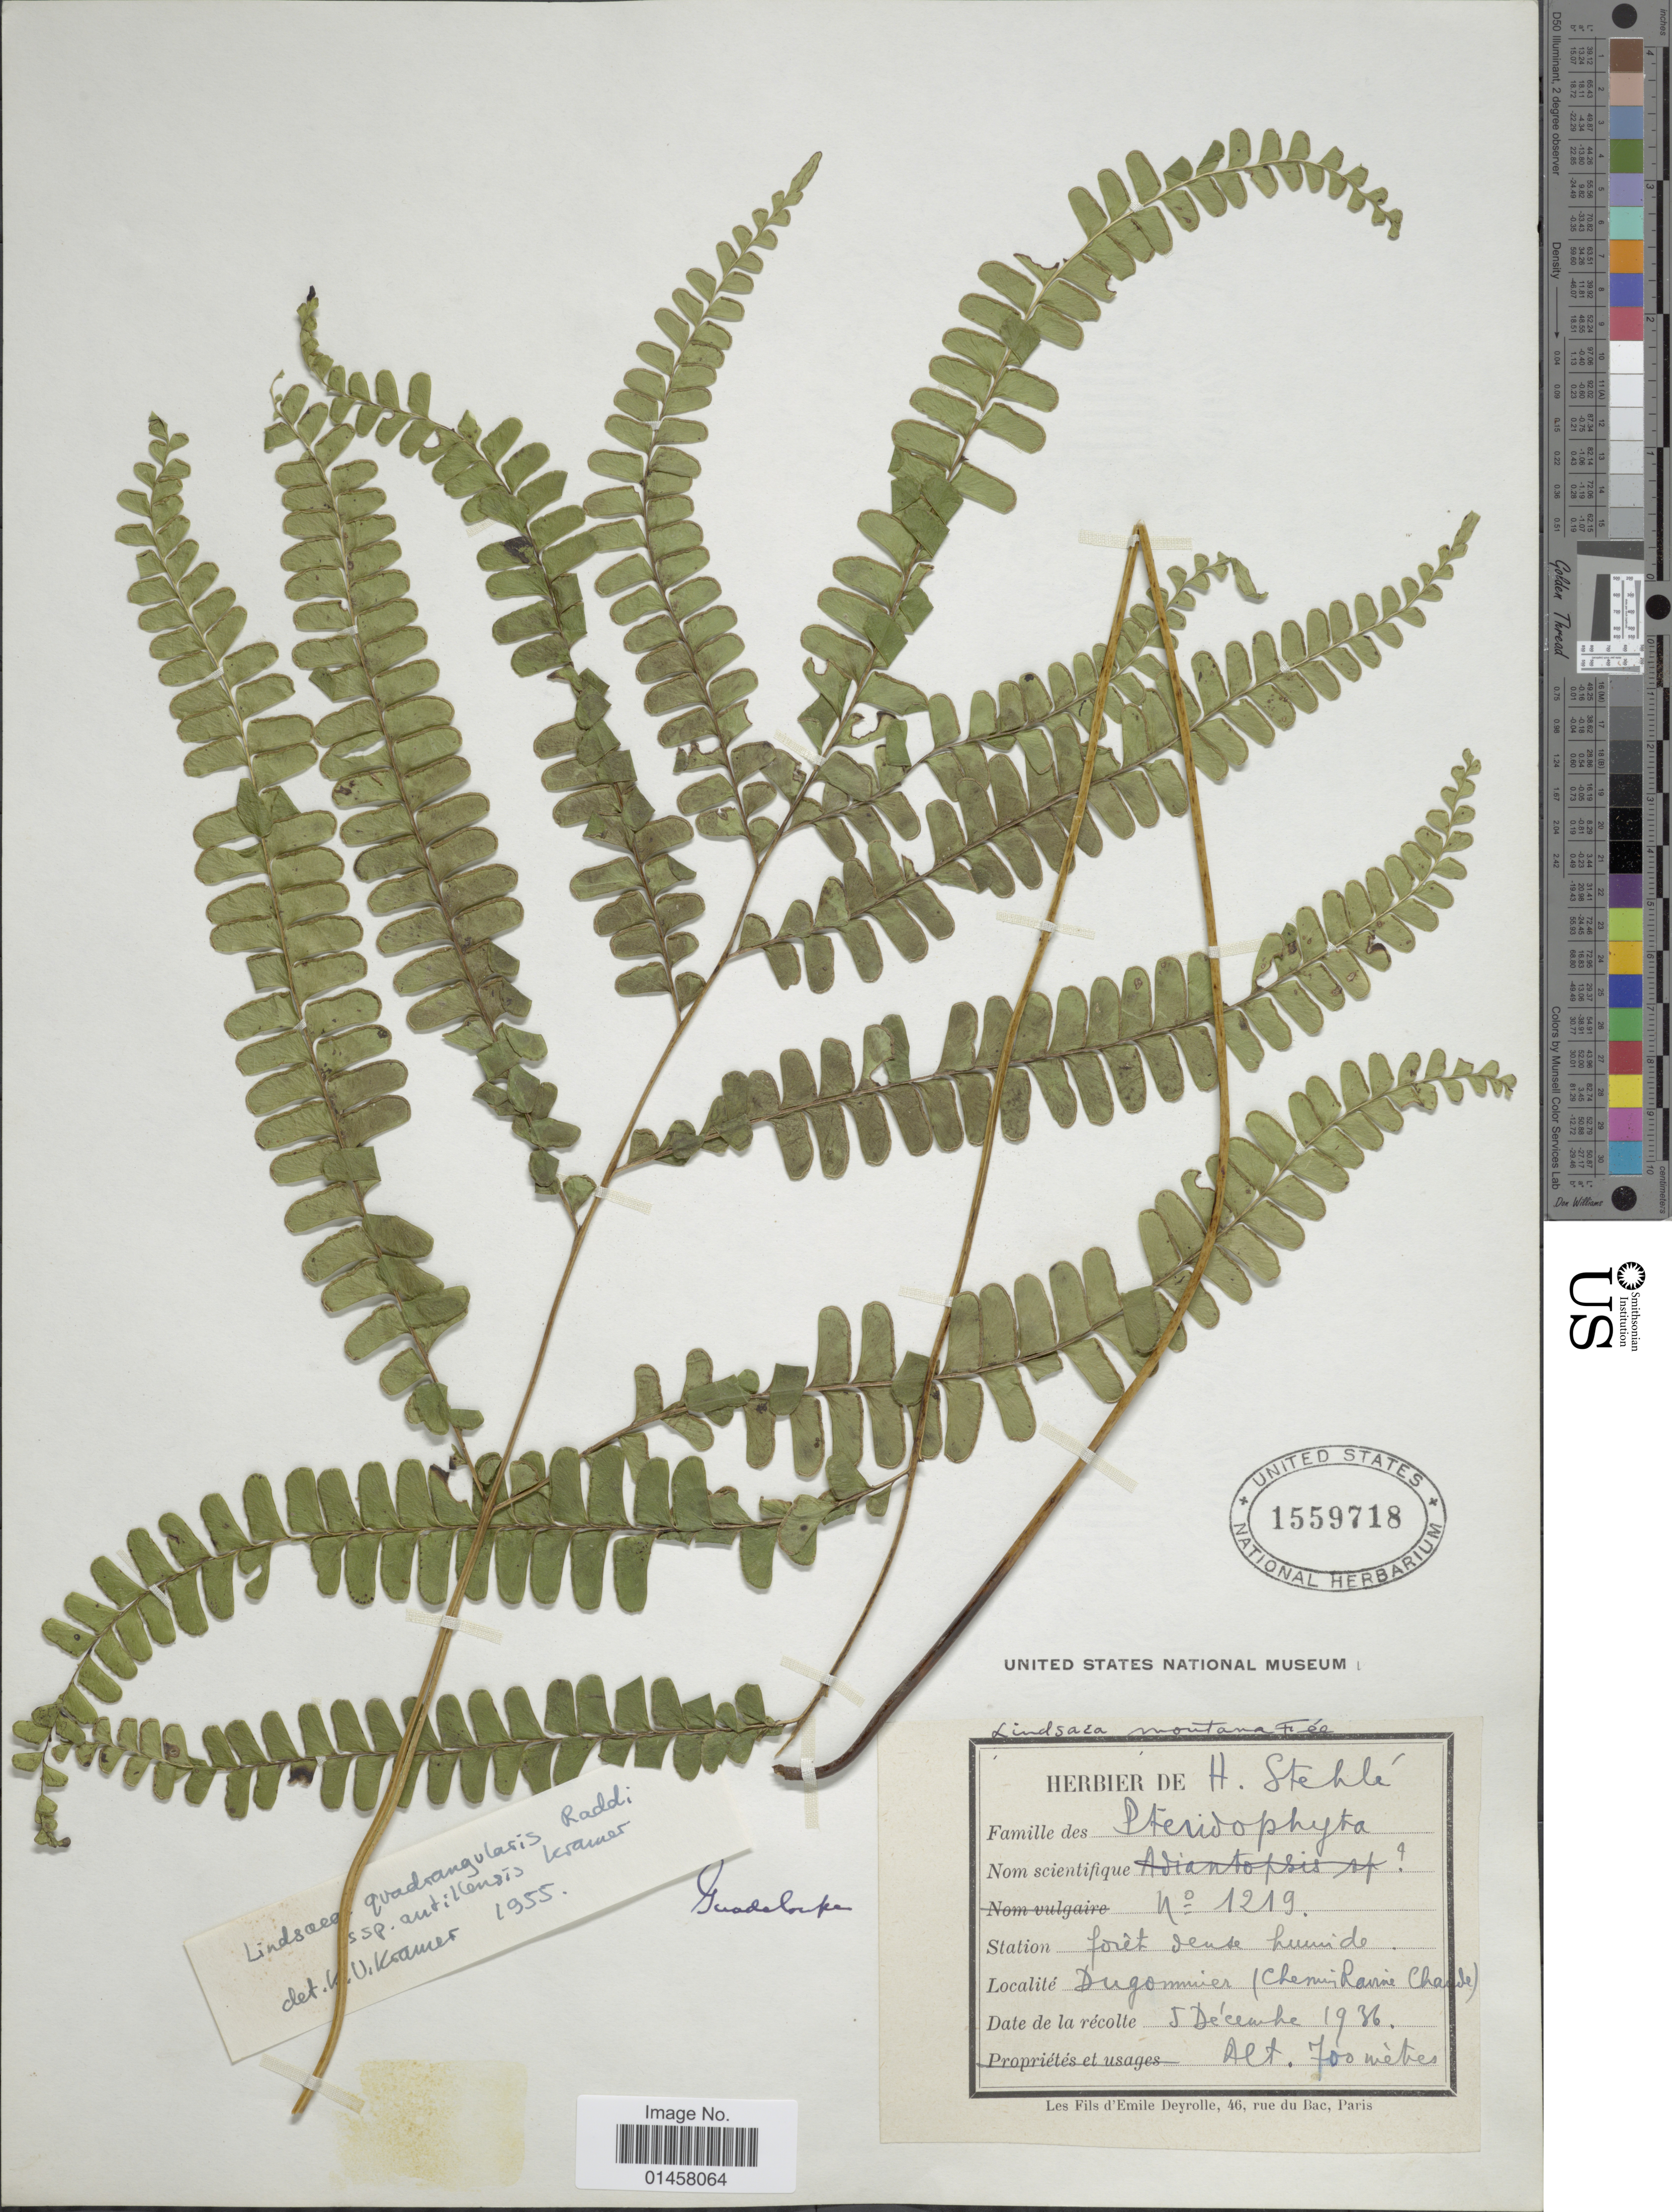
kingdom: Plantae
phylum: Tracheophyta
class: Polypodiopsida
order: Polypodiales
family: Lindsaeaceae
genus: Lindsaea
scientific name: Lindsaea quadrangularis subsp. antillensis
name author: K.U. Kramer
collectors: H. Stehlé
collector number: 1219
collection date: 1936-12-05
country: Guadeloupe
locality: Foret dense humides, Dugommier (Chemin ravine Chaude)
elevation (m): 700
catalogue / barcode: US 1559718